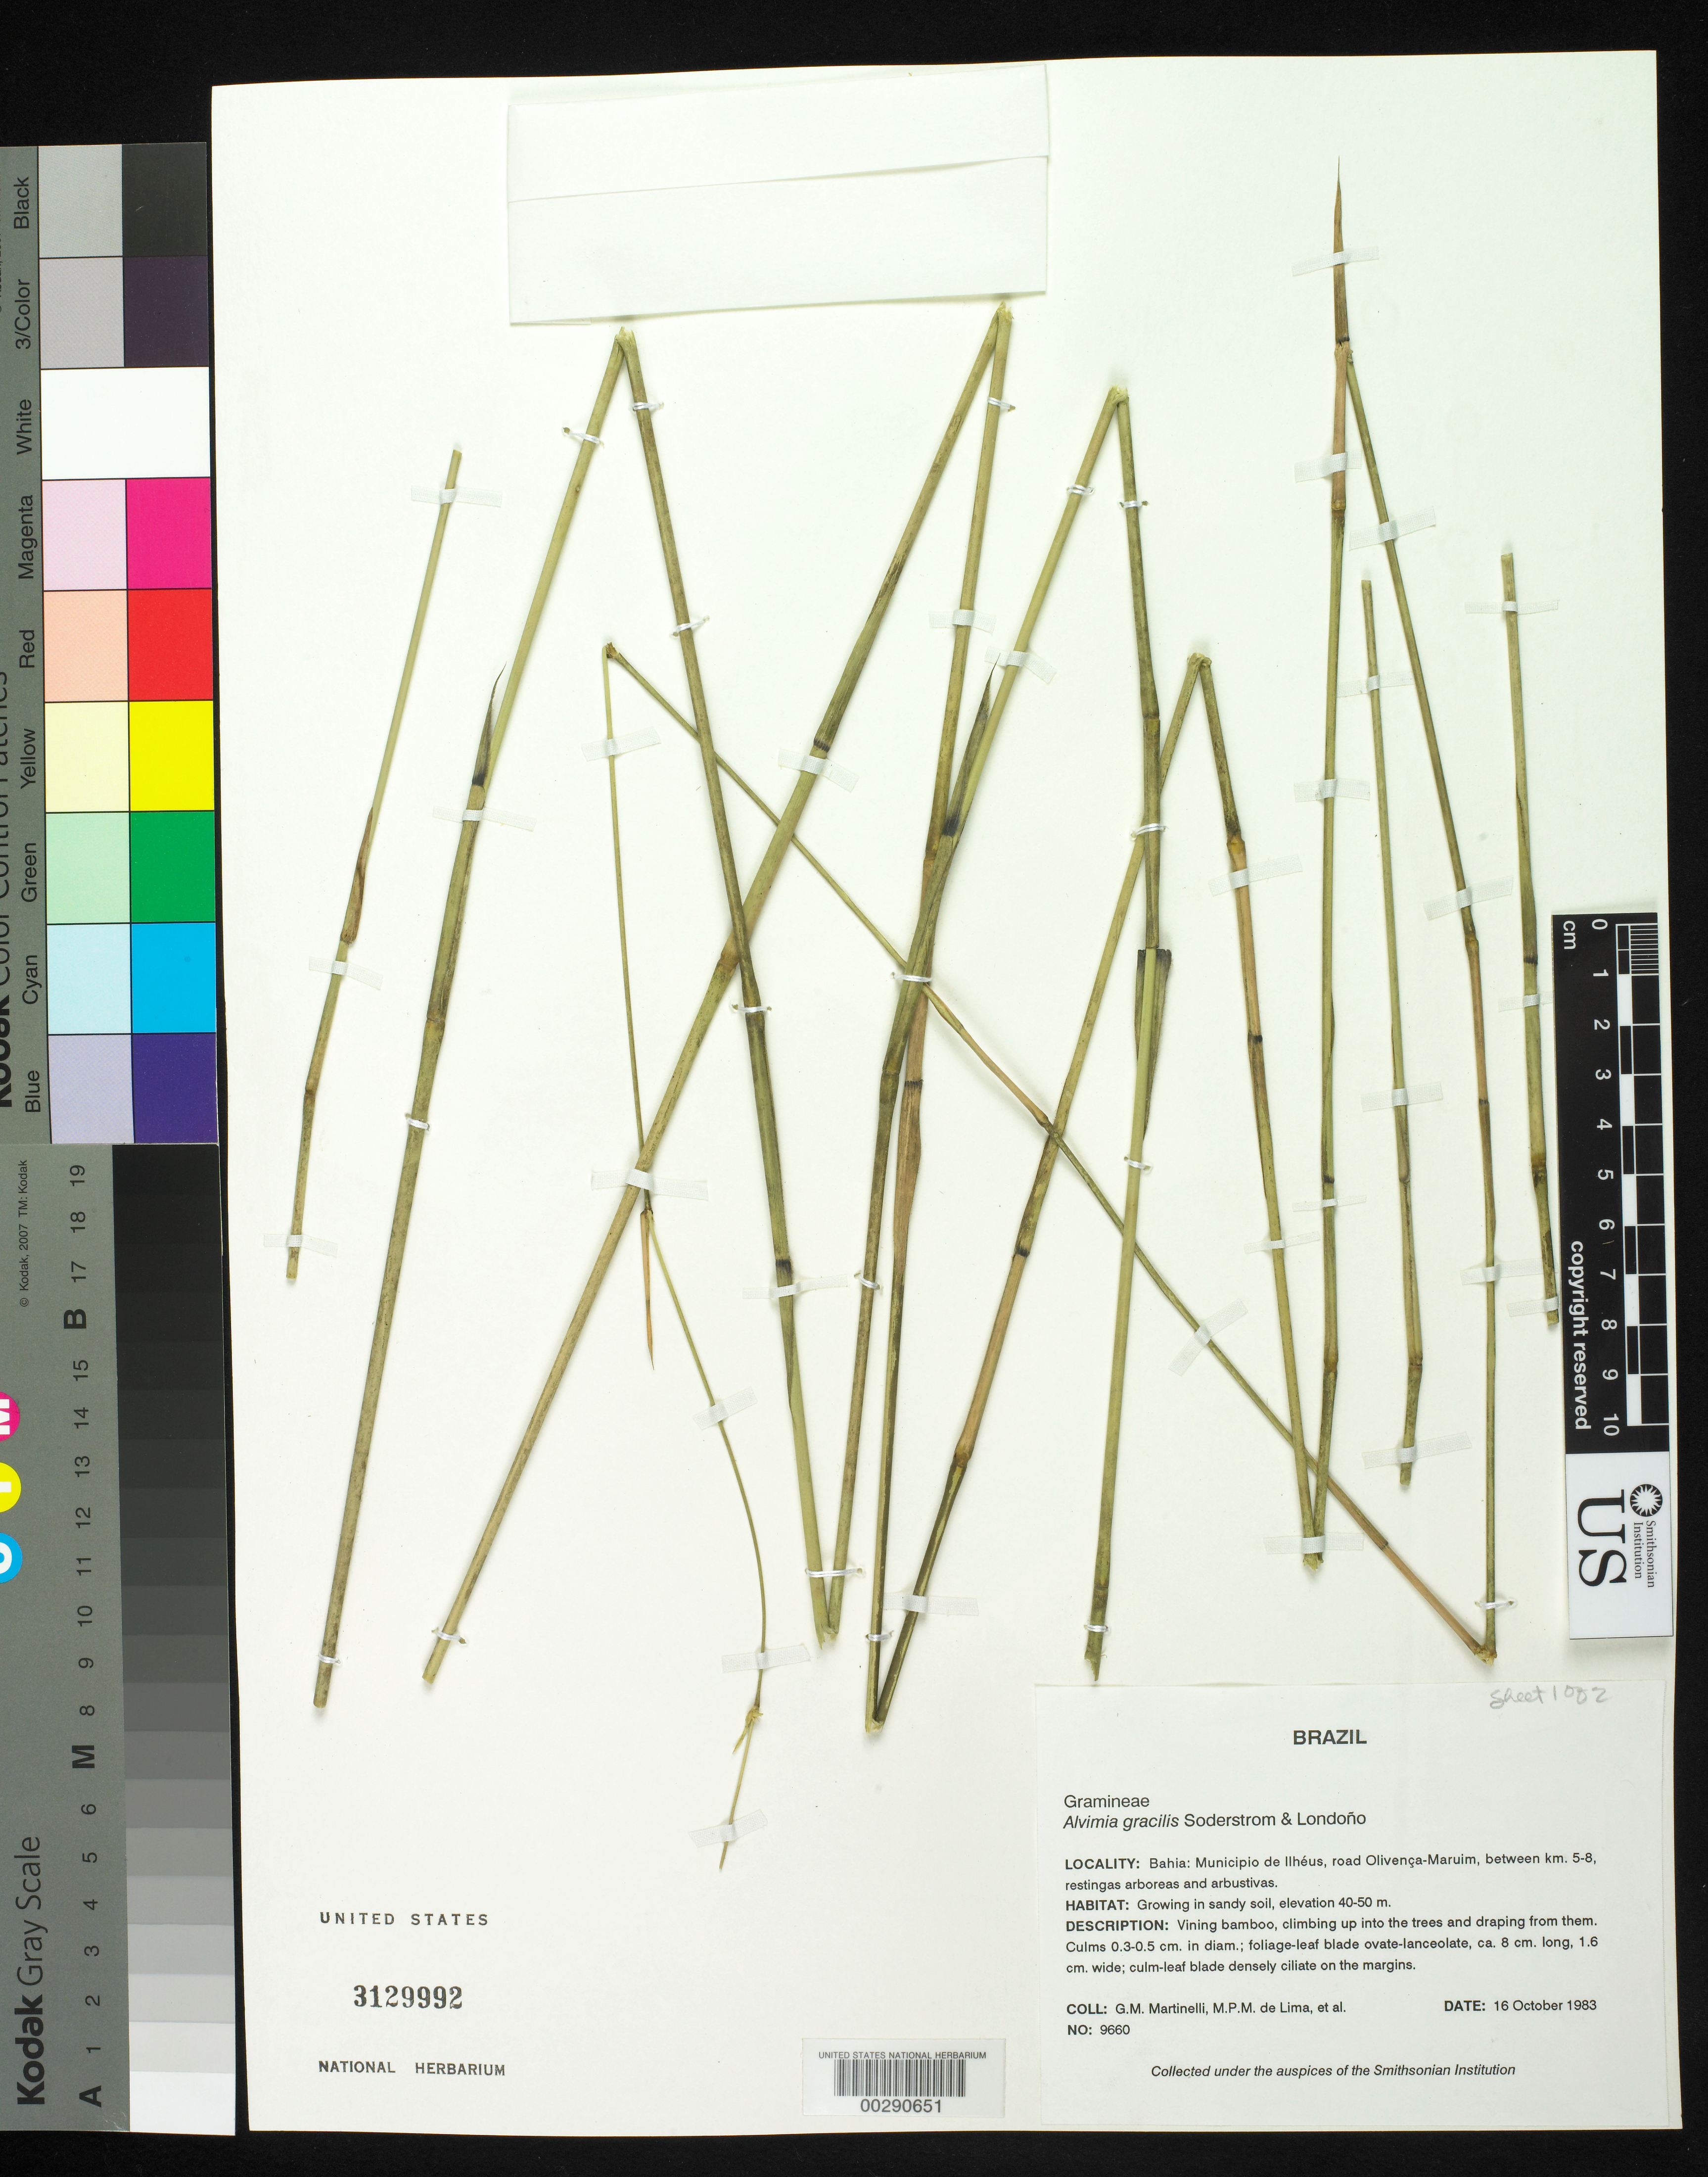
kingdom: Plantae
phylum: Tracheophyta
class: Liliopsida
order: Poales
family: Poaceae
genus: Alvimia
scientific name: Alvimia gracilis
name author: Soderstr. & Londoño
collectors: G. Martinelli & M. P. Morim de Lima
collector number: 9660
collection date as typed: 16 Oct 1983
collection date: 1983-10-16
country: Brazil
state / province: Bahia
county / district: Ilhéus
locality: Road olivenca-maruim between km 5-8, restingas arboreas and arbutivas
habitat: Sandy soil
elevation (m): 40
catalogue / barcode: US 3129992